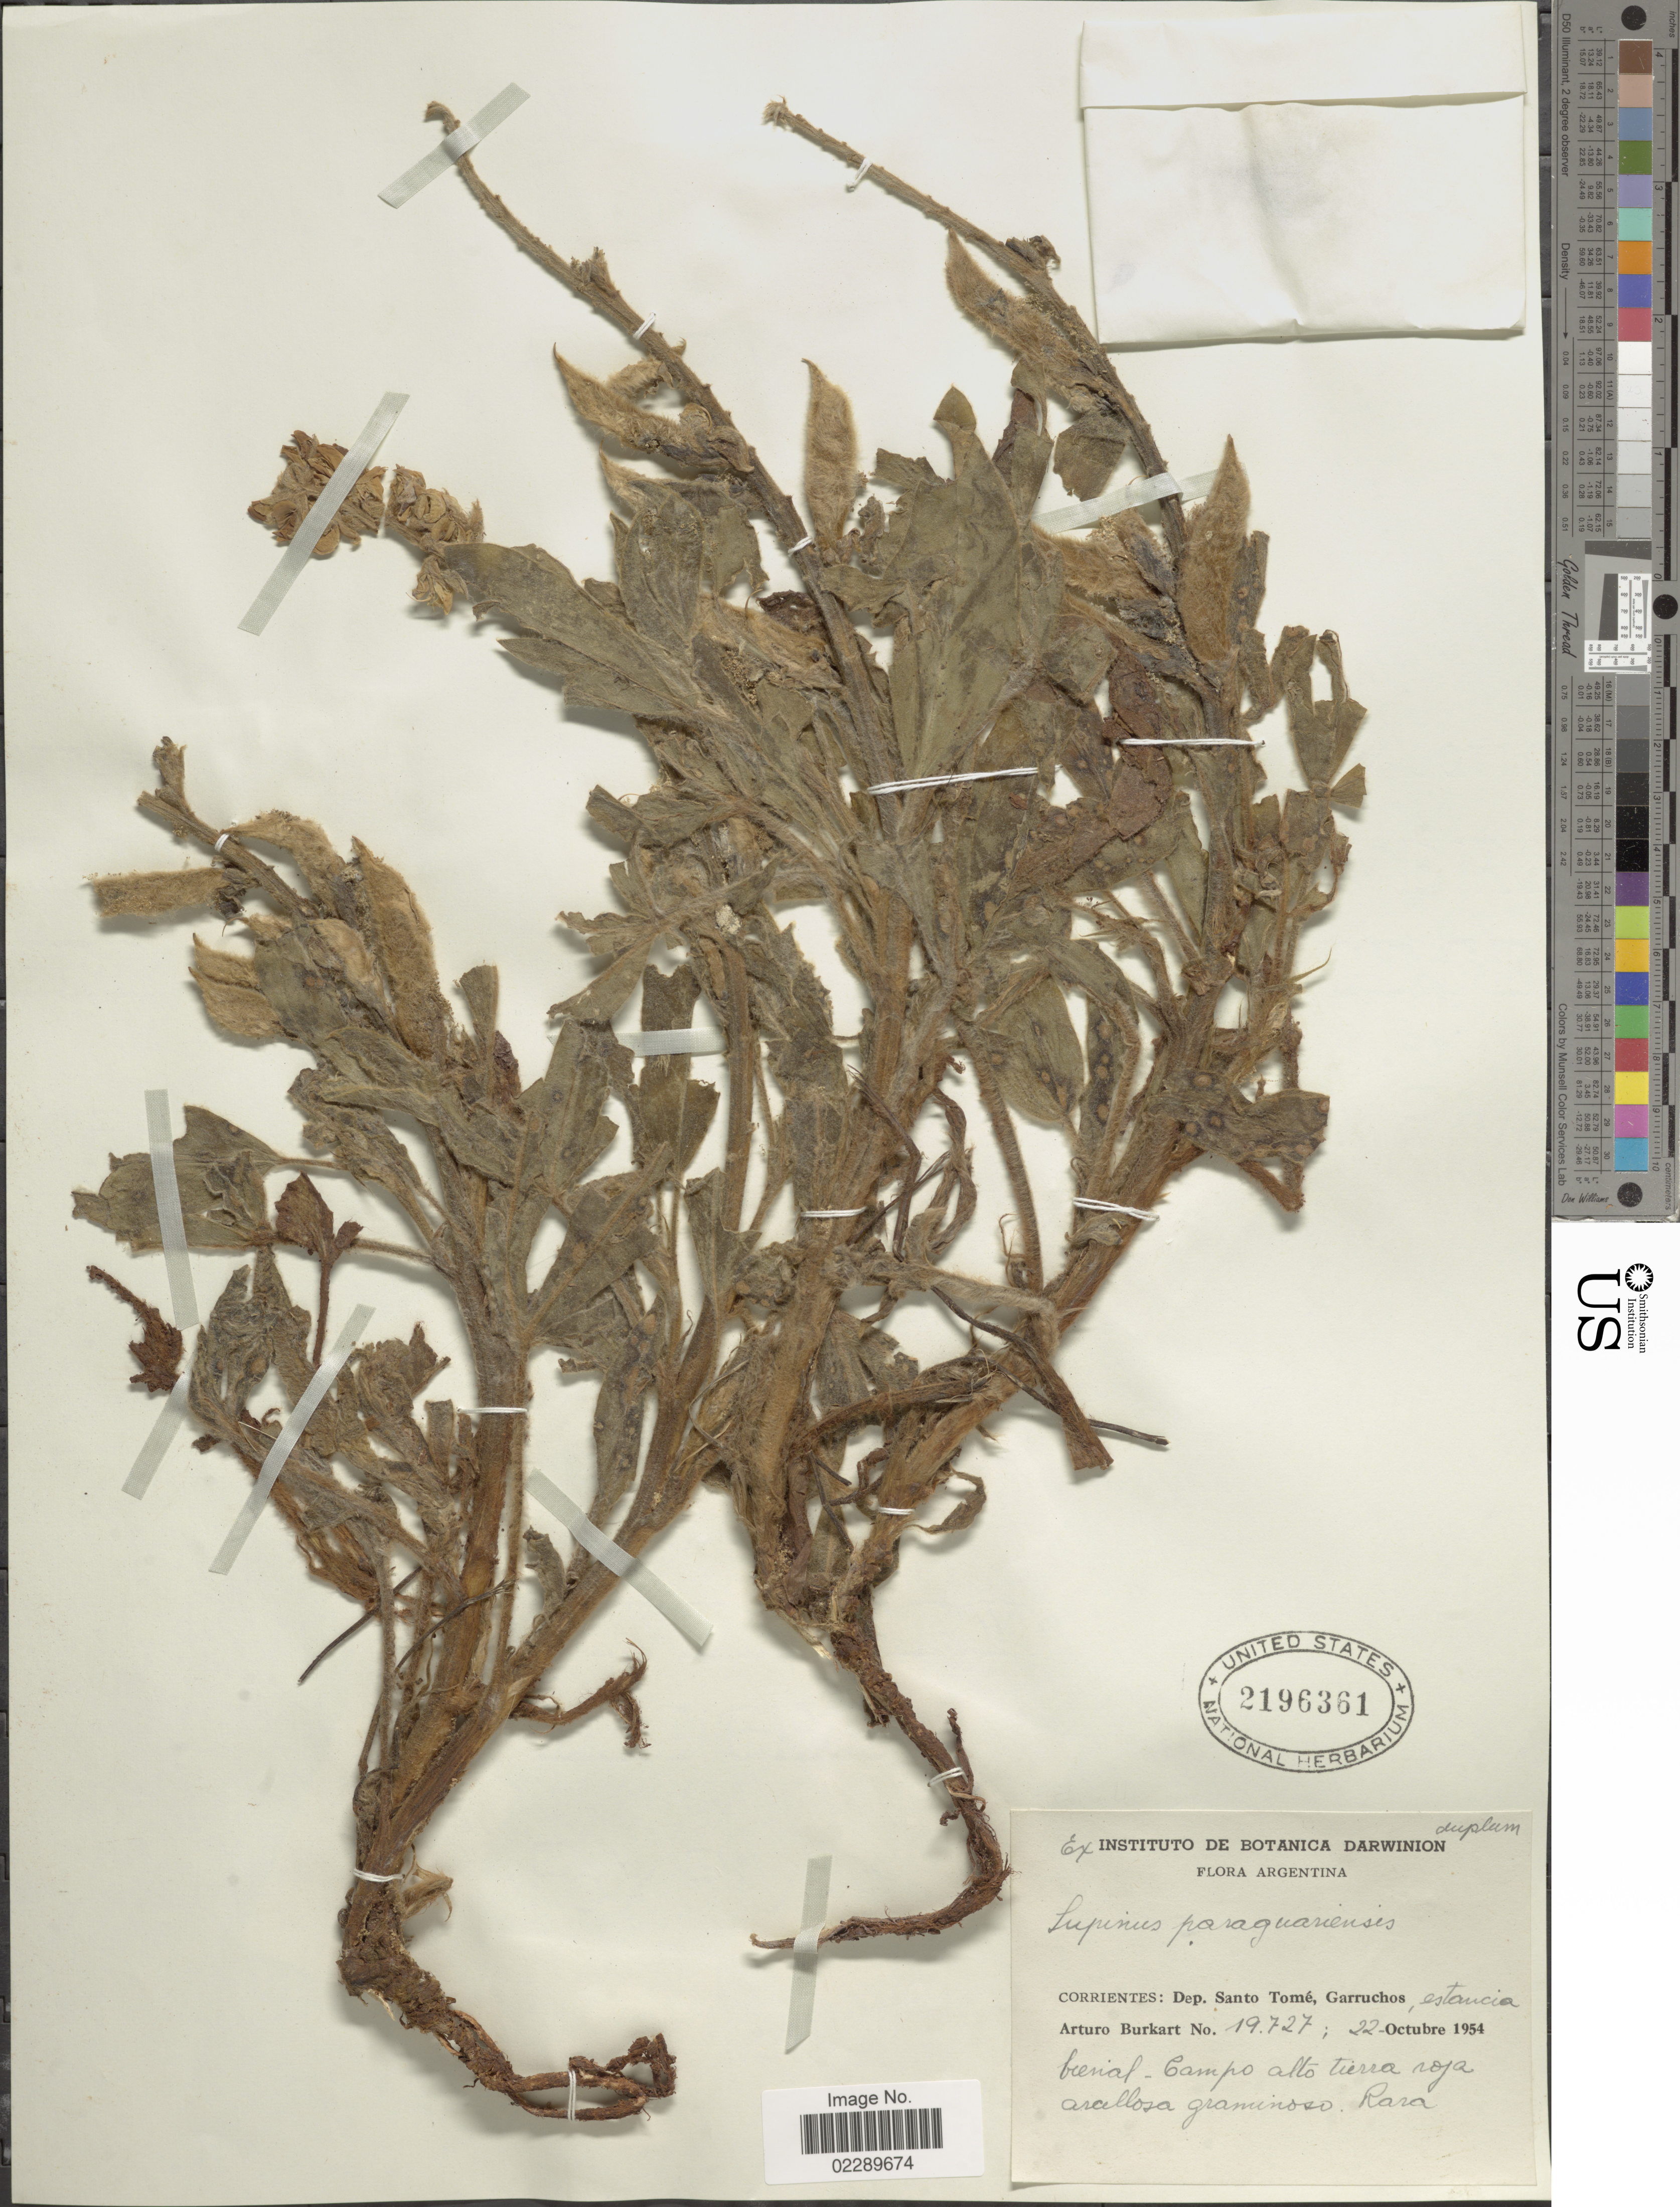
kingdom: Plantae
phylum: Tracheophyta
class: Magnoliopsida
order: Fabales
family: Fabaceae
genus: Lupinus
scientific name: Lupinus paraguariensis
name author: Chodat & Hassl.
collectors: A. E. Burkart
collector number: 19727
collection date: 1954-10-22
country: Argentina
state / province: Corrientes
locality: Corrientes: Dep. Santo Tomé, Garruchos, estancia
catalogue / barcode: US 2196361